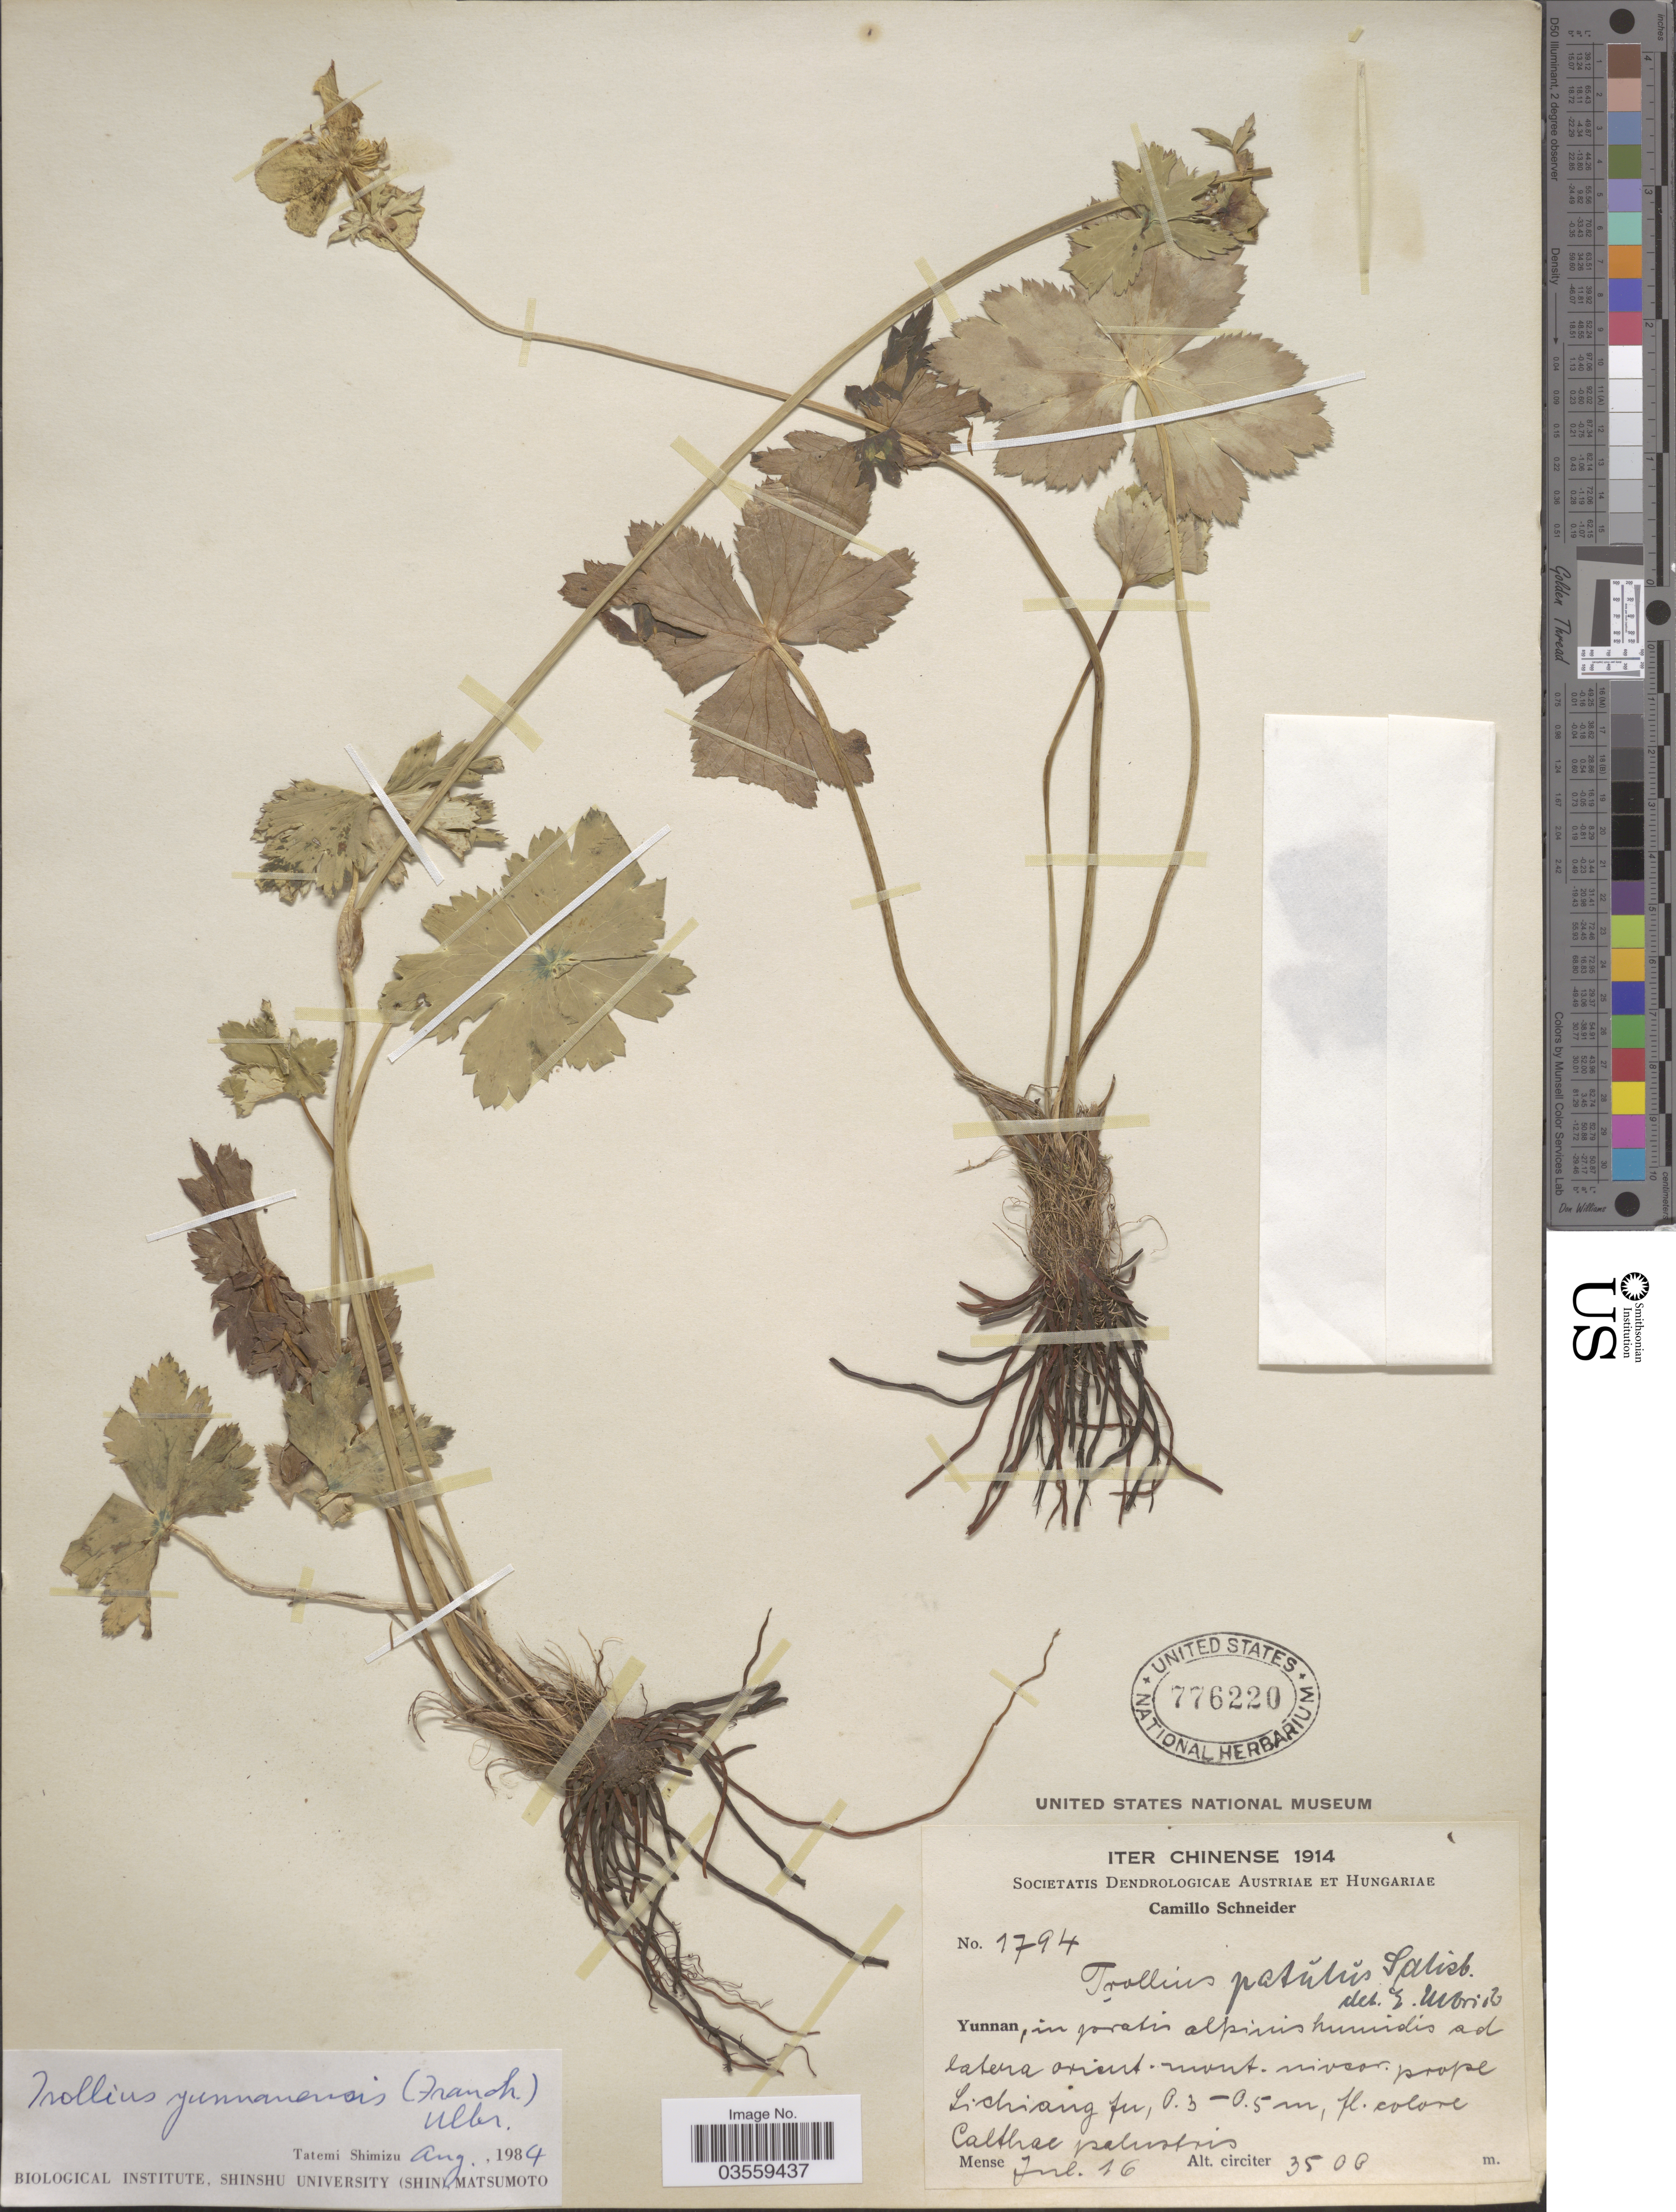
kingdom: Plantae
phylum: Tracheophyta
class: Magnoliopsida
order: Ranunculales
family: Ranunculaceae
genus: Trollius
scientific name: Trollius yunnanensis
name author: Ulbr.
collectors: C. K. Schneider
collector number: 1794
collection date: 1914-06-16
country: China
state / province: Yunnan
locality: In pratis alpinis humidis ad latera orient. mont. niveor. prope Lichiang fu, 0.3-0.5 m [unsure placement].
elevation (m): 3500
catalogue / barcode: US 776220